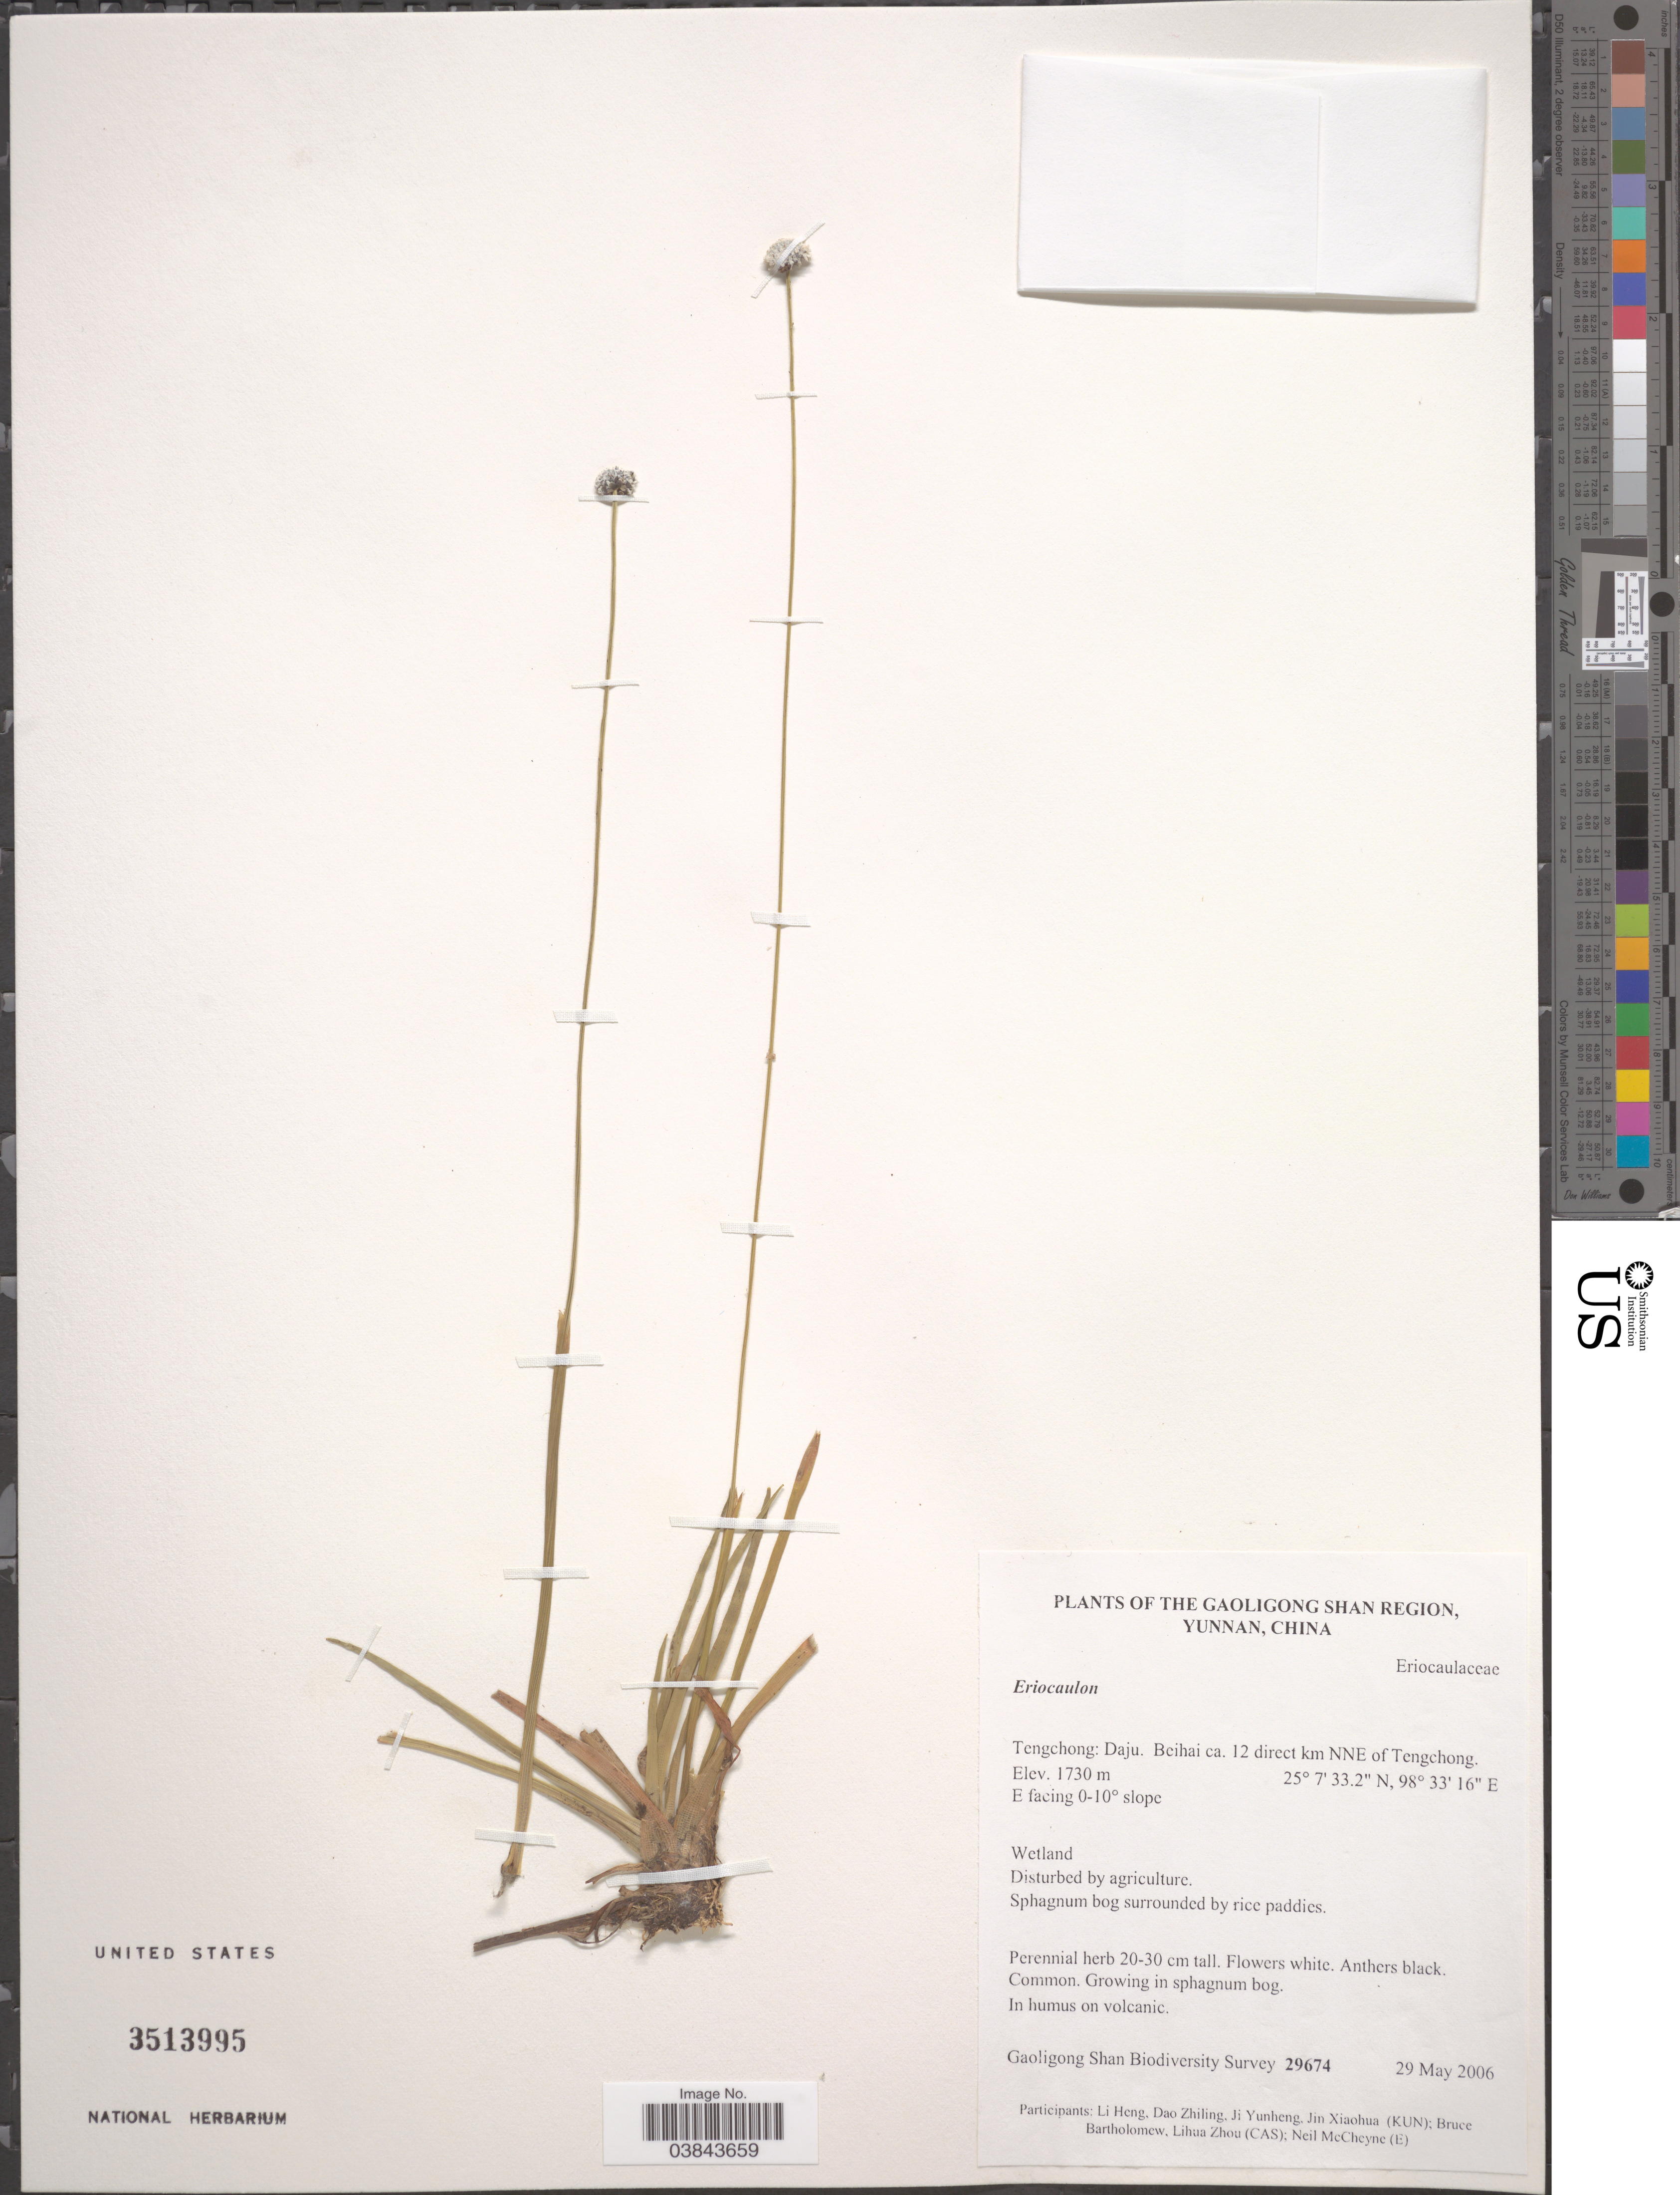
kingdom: Plantae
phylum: Tracheophyta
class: Liliopsida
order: Poales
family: Eriocaulaceae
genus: Eriocaulon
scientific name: Eriocaulon sp.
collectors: Gaoligong Shan Biodiversity Survey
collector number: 29674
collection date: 2006-05-29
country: China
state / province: Yunnan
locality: The Gaoligong Shan Region. Tengchong: Daju. Beihai ca. 12 direct km NNE of Tengchong. E facing 0-10º slope.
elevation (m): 1730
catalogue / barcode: US 3513995